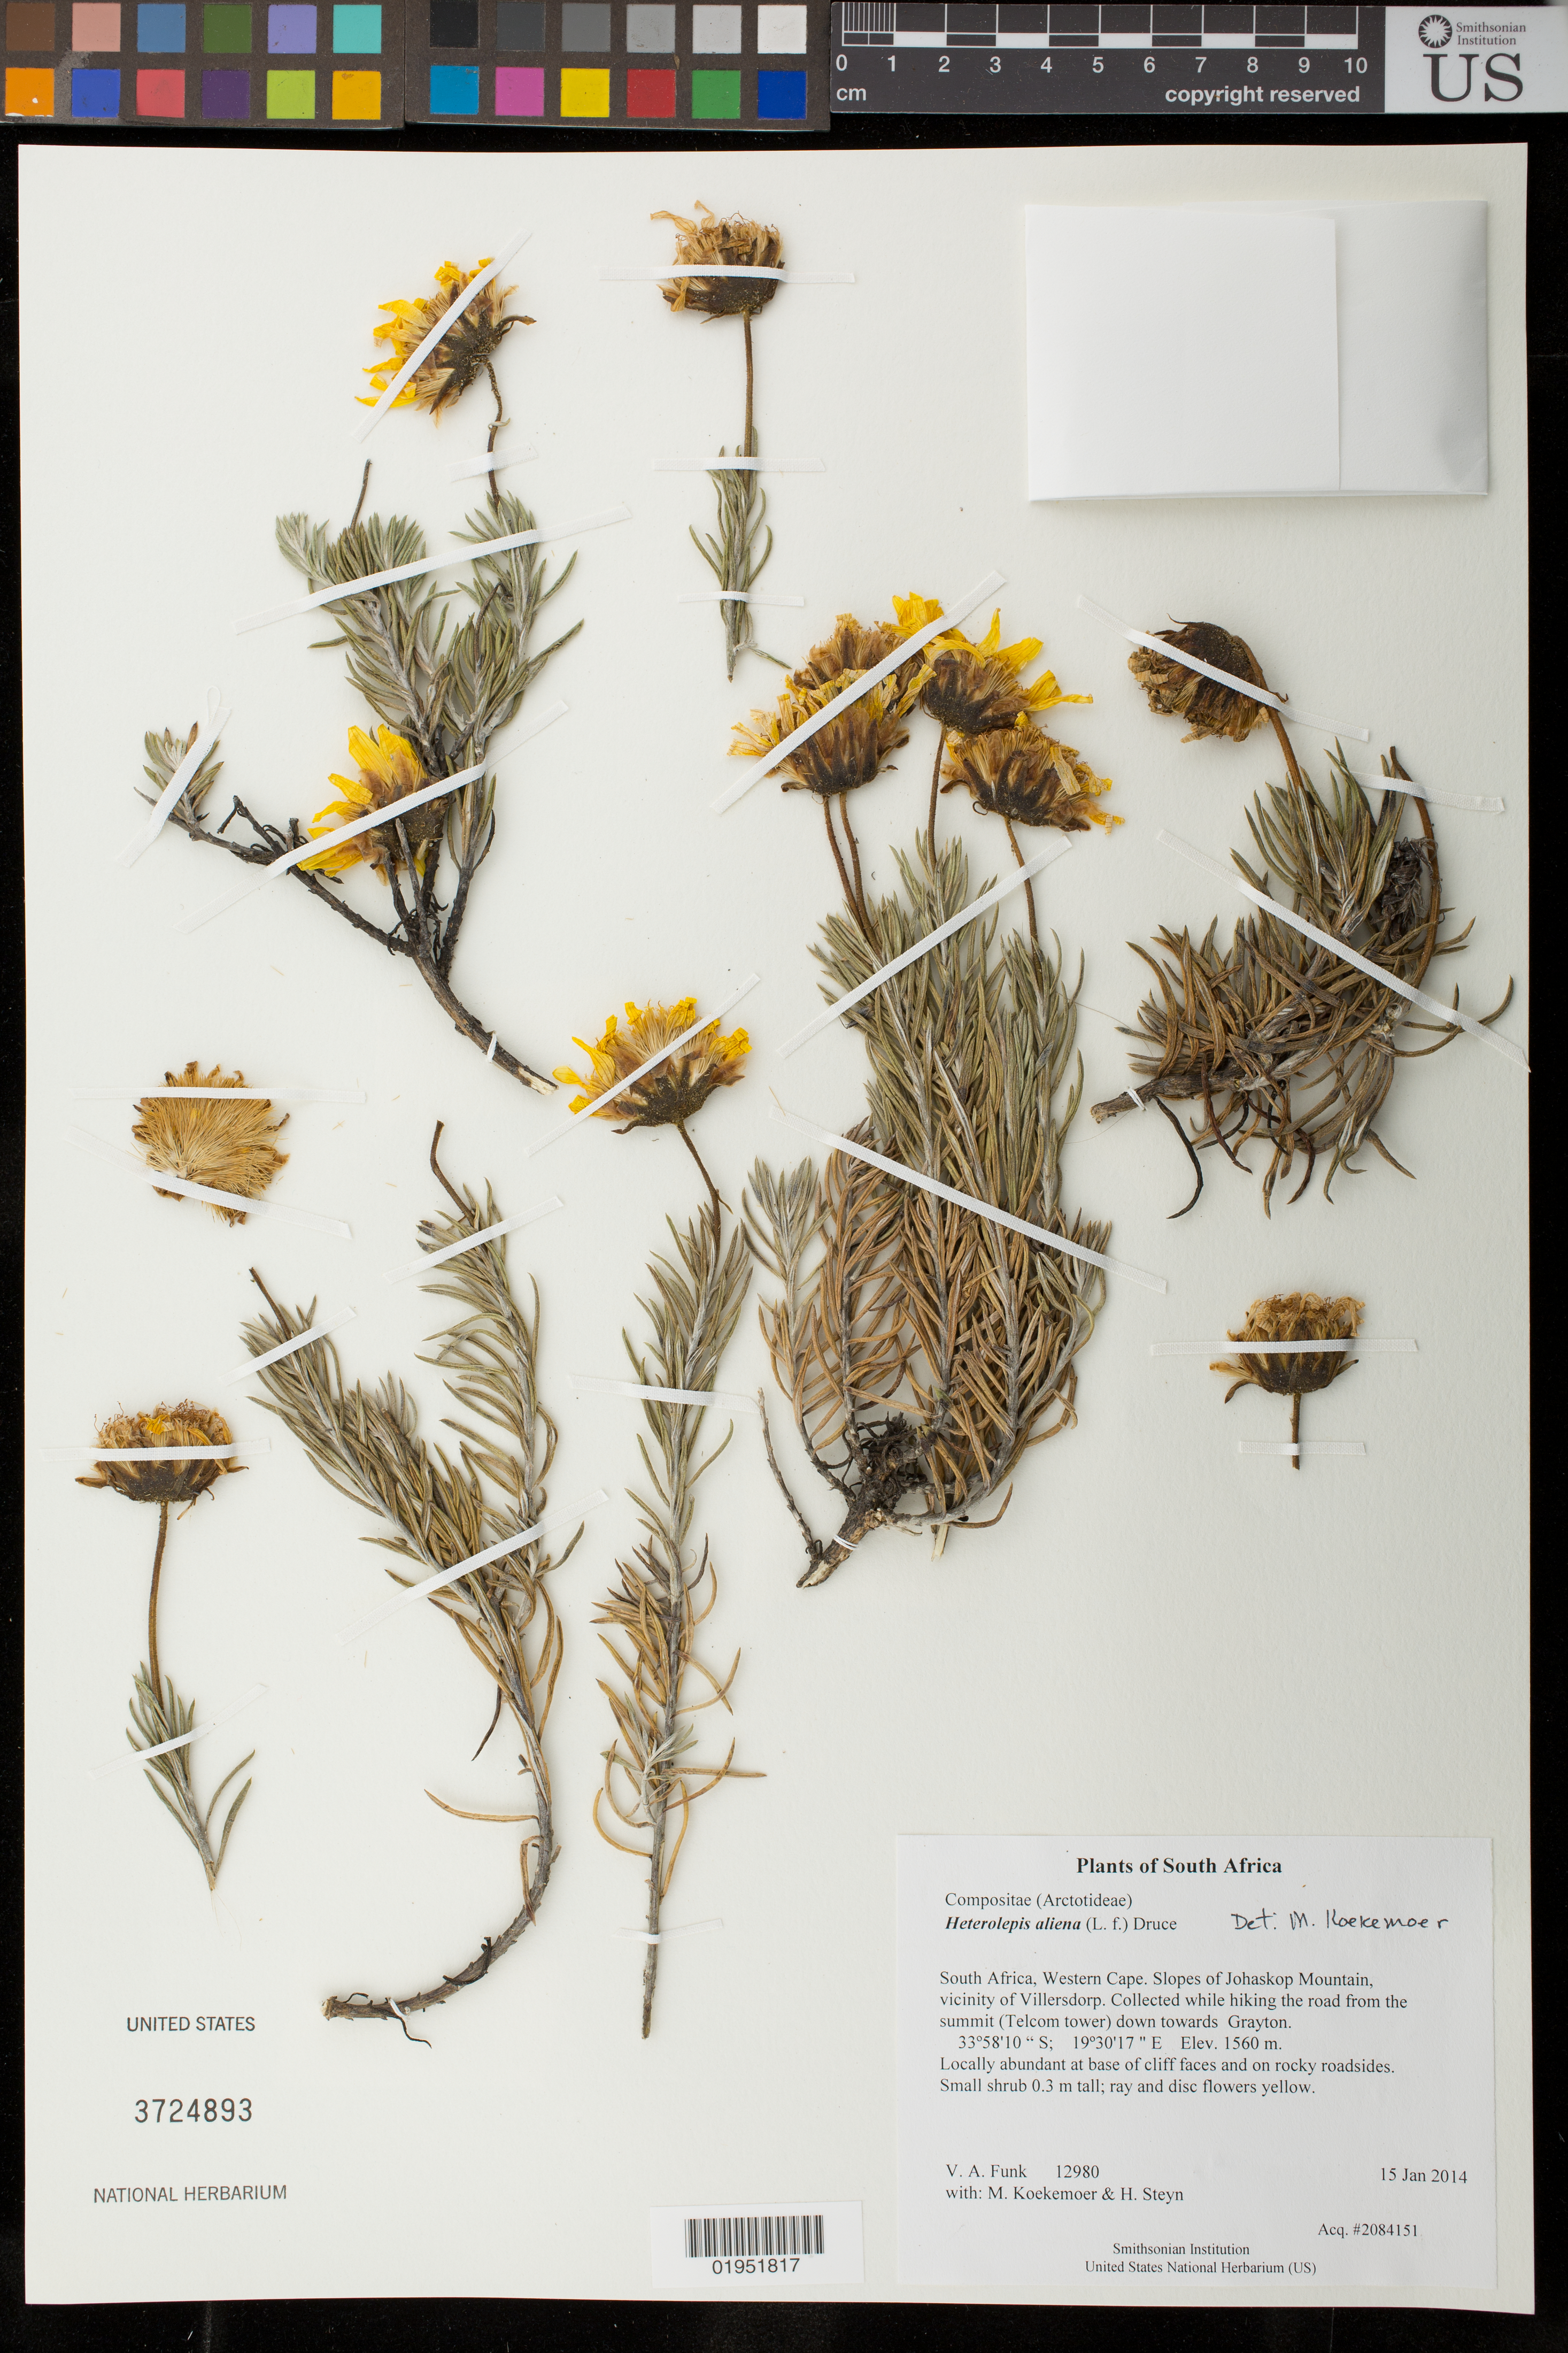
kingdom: Plantae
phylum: Tracheophyta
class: Magnoliopsida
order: Asterales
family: Asteraceae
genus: Heterolepis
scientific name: Heterolepis aliena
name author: (L. f.) Druce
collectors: M. Koekemoer & H. Steyn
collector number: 12980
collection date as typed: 15 Jan 2014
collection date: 2014-01-15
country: South Africa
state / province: Western Cape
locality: Slopes of Johaskop Mountain, vicinity of Villersdorp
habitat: Locally abundant at base of cliff faces and on rocky roadsides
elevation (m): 1560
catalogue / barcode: US 3724893